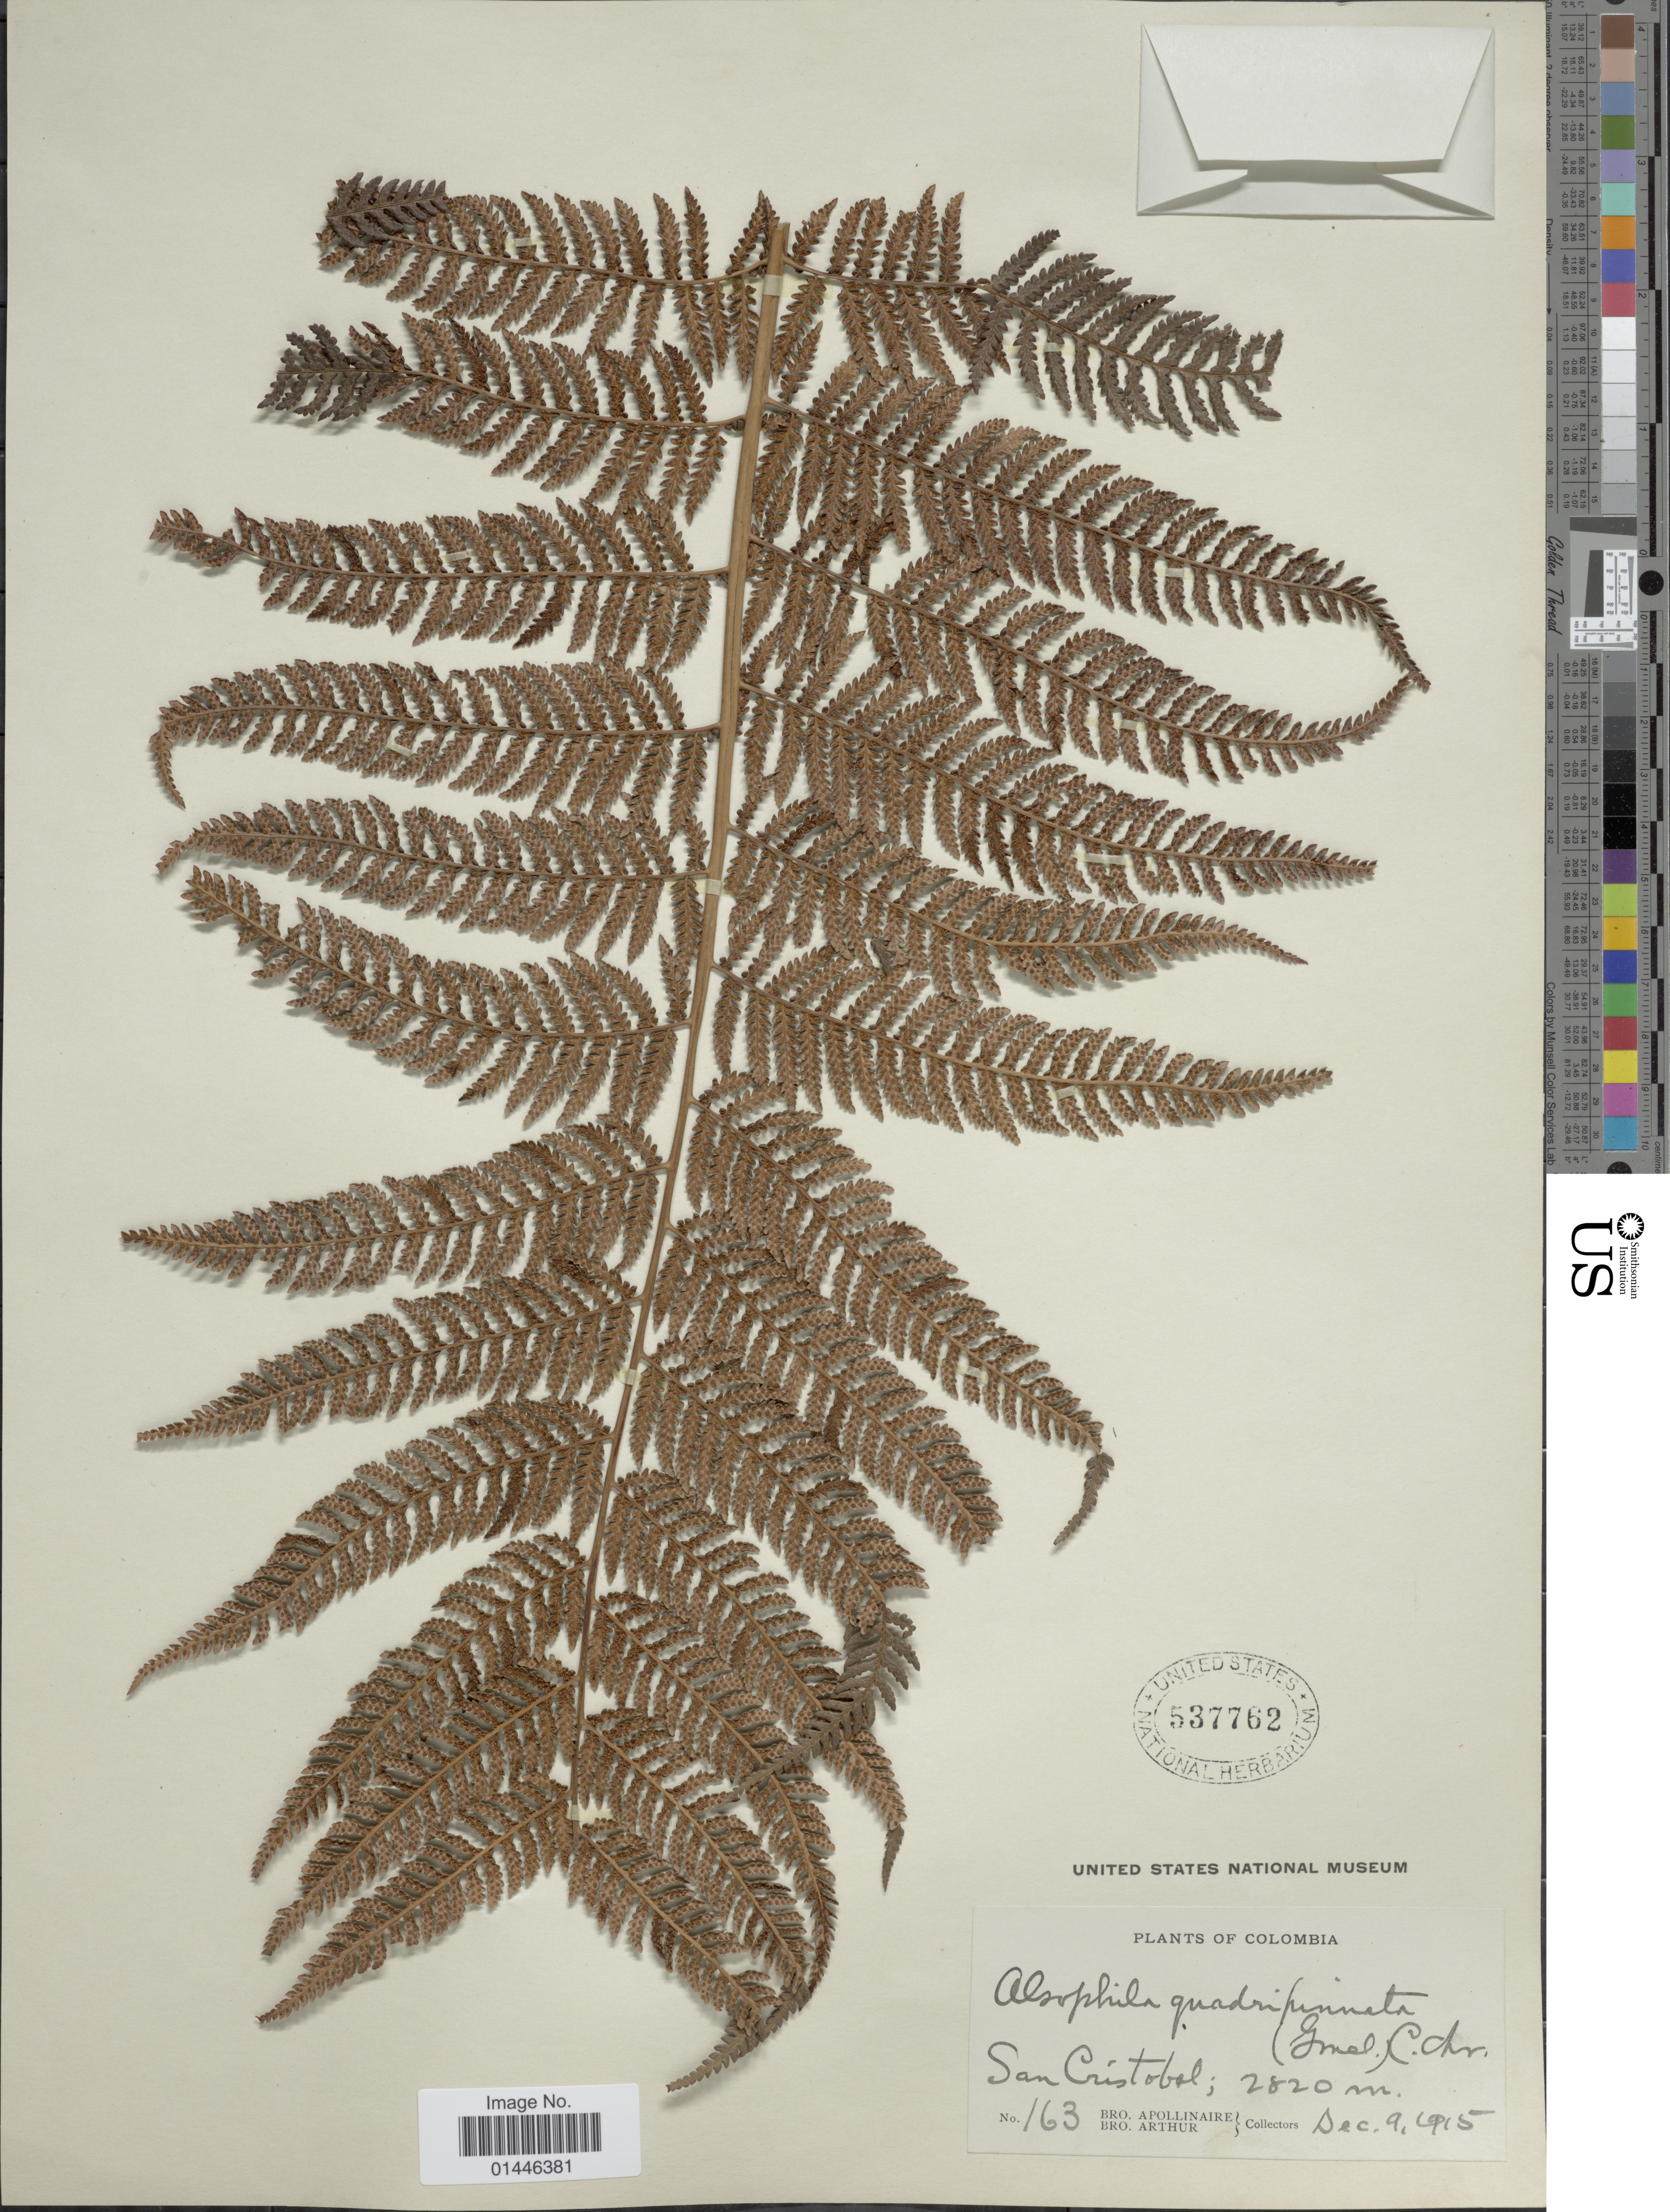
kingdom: Plantae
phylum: Tracheophyta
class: Polypodiopsida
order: Cyatheales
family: Dicksoniaceae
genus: Lophosoria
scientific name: Lophosoria quadripinnata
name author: (J.F. Gmel.) C. Chr.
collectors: Bro. Apollinaire & Bro. Arthur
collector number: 163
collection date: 1915-12-09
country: Colombia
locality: San Cristobal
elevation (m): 2820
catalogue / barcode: US 537762